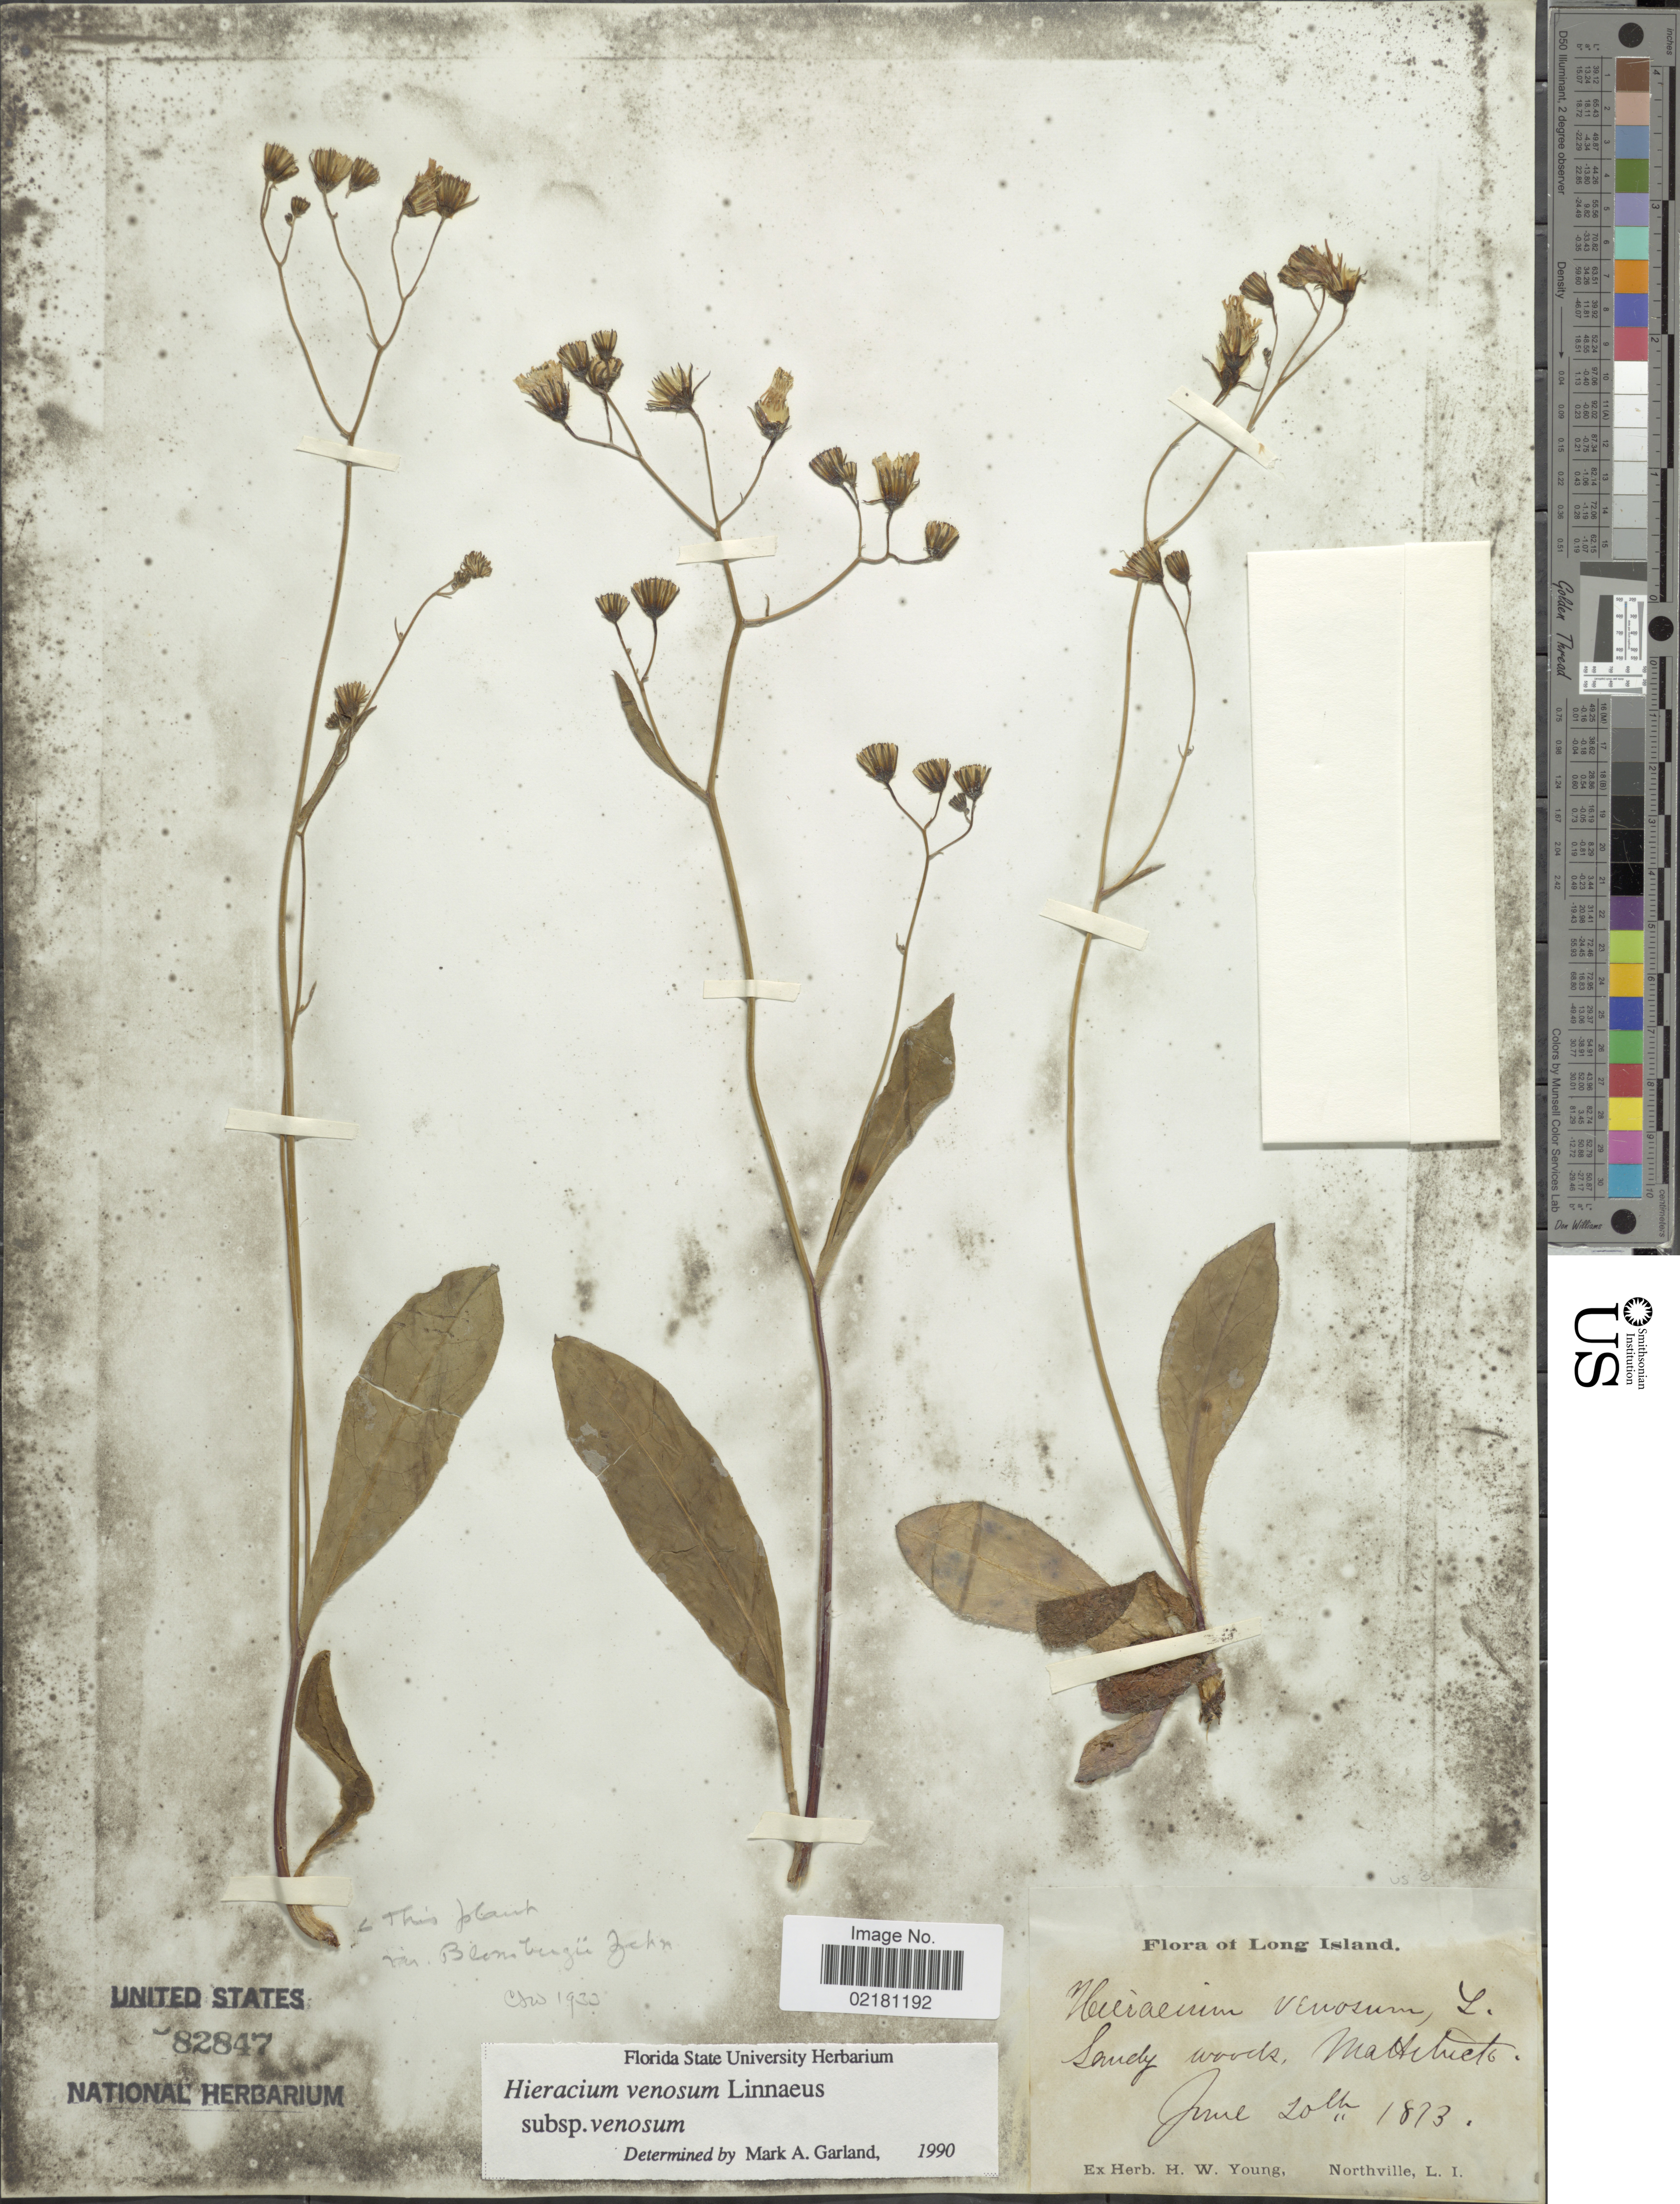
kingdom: Plantae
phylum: Tracheophyta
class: Magnoliopsida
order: Asterales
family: Asteraceae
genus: Hieracium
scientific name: Hieracium venosum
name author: L.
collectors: ex herb. H.W. Young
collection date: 1873-06-20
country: United States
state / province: New York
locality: Long Island. Sandy woods, Mattituck.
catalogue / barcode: US 82847